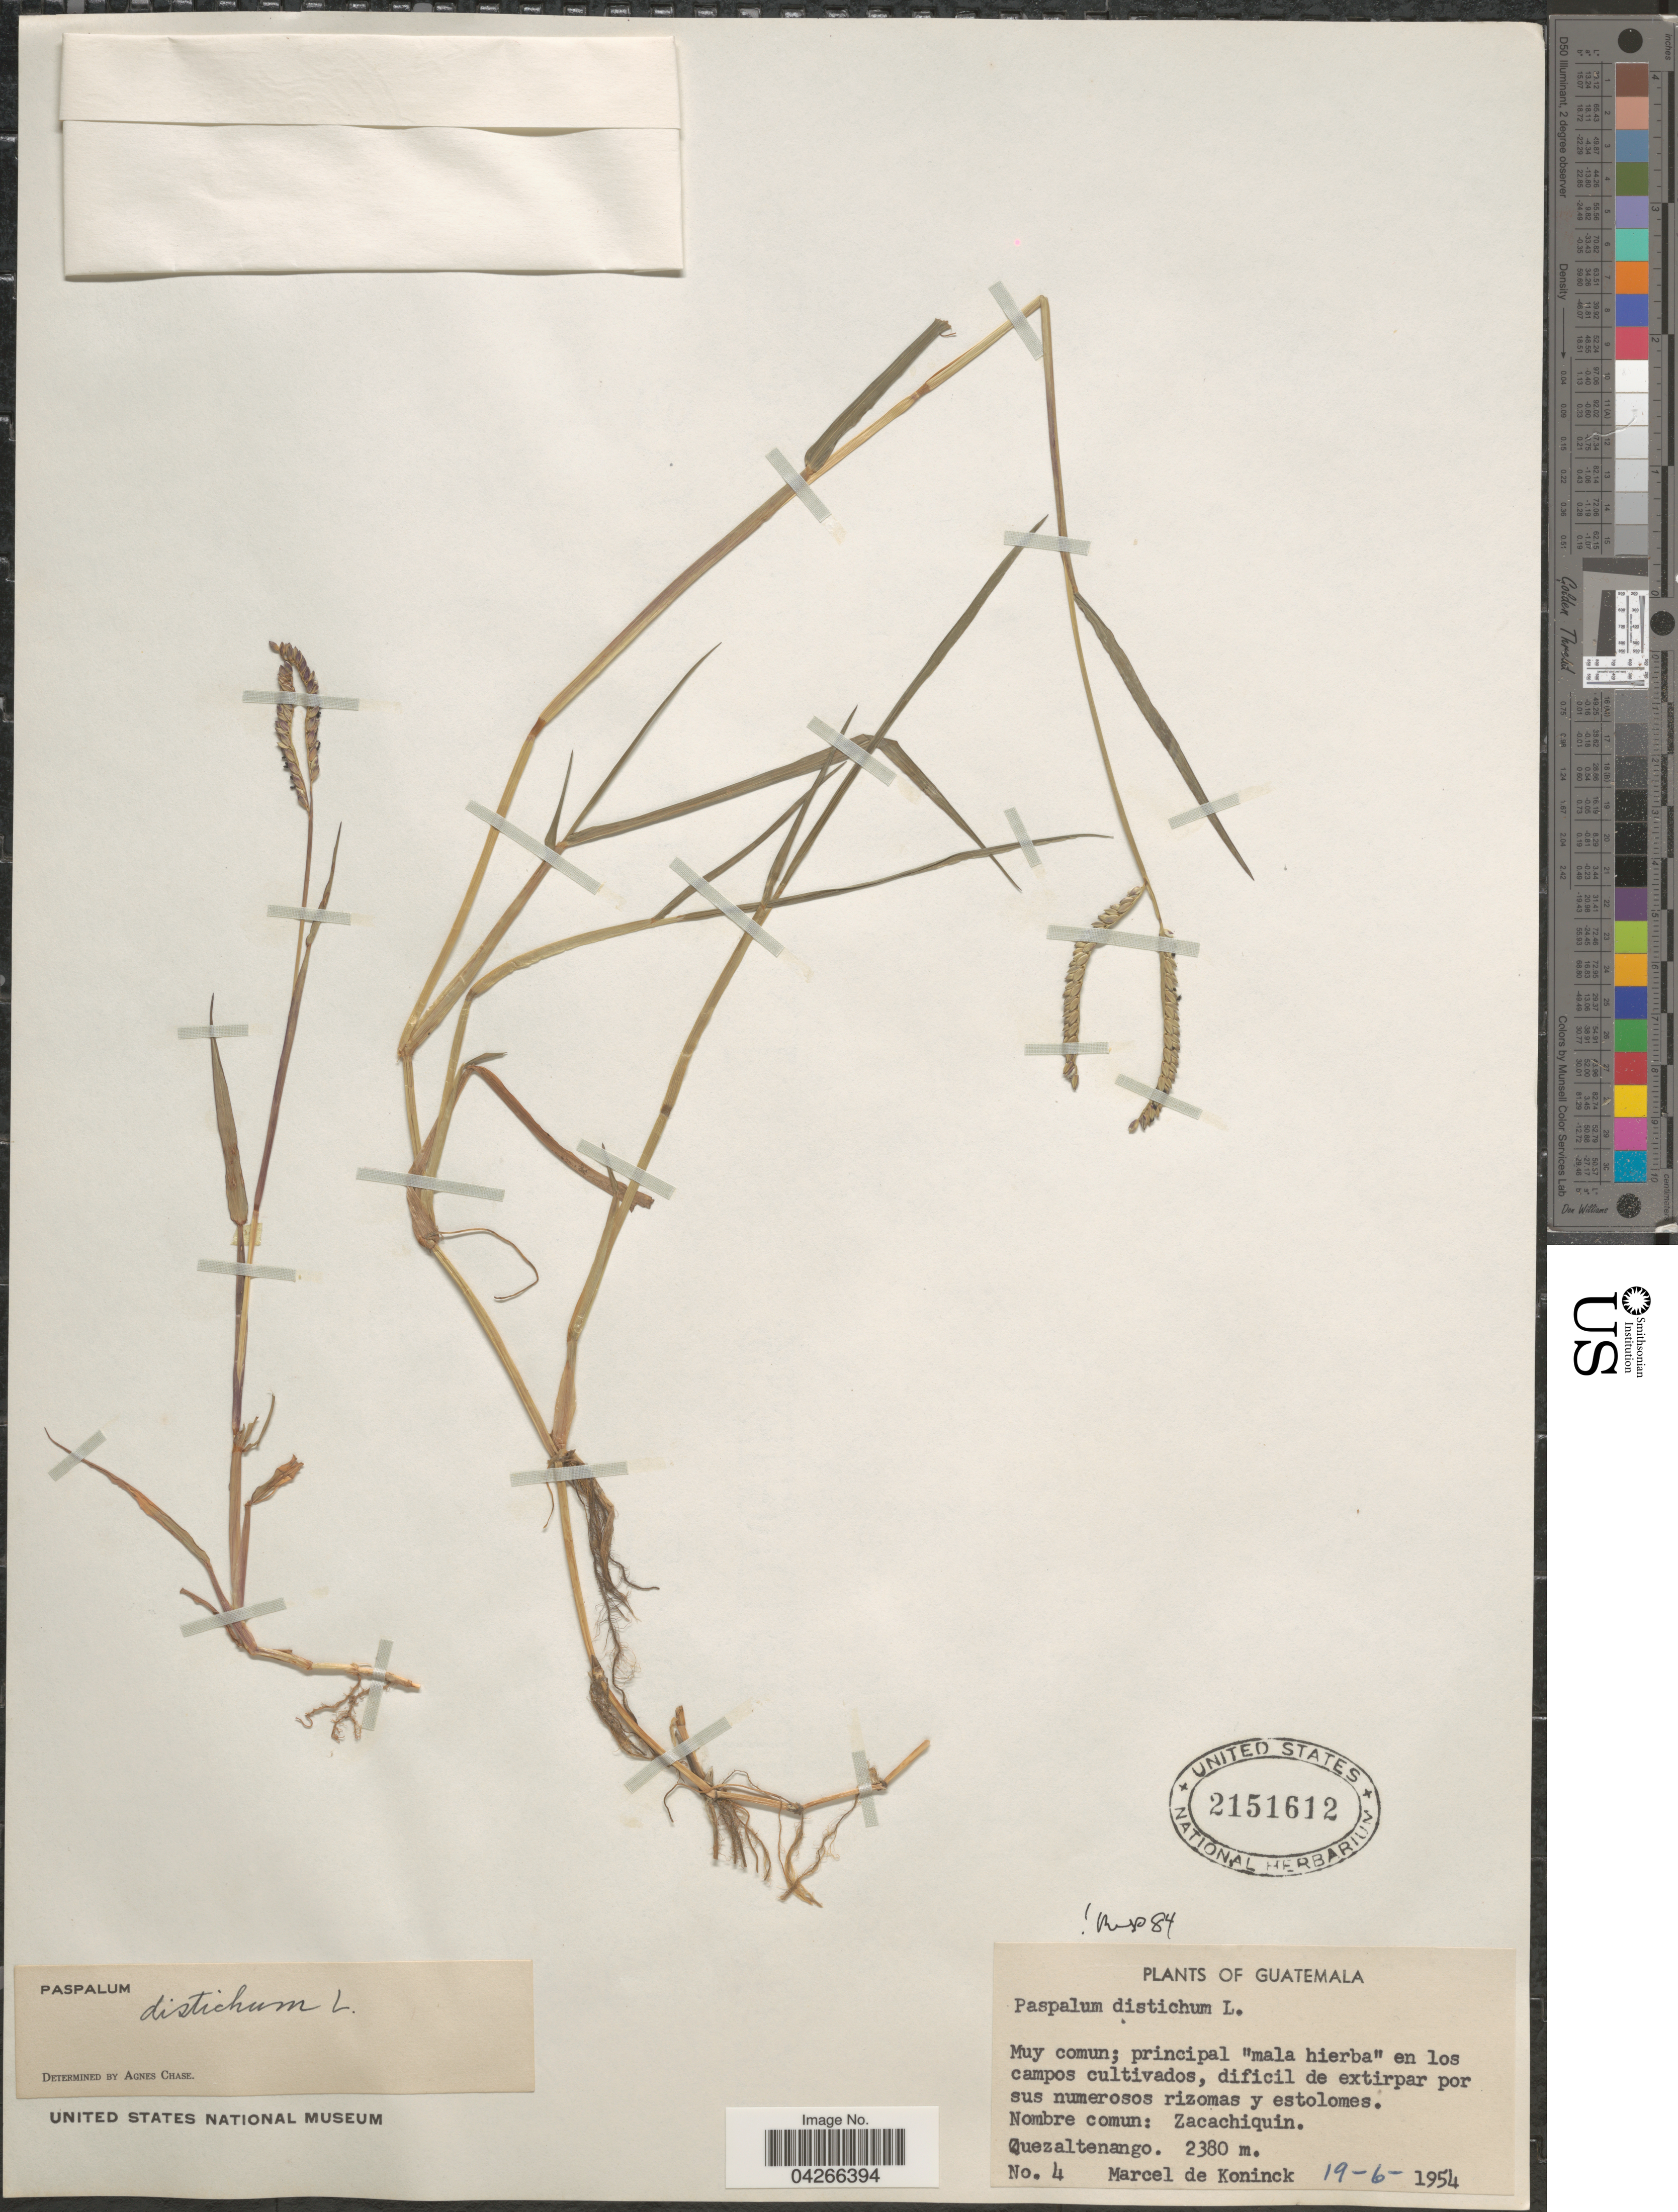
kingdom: Plantae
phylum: Tracheophyta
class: Liliopsida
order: Poales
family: Poaceae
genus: Paspalum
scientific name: Paspalum distichum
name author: L.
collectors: M. Koninck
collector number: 4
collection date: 1954-06-19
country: Guatemala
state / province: Quetzaltenango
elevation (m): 2380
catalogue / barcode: US 2151612